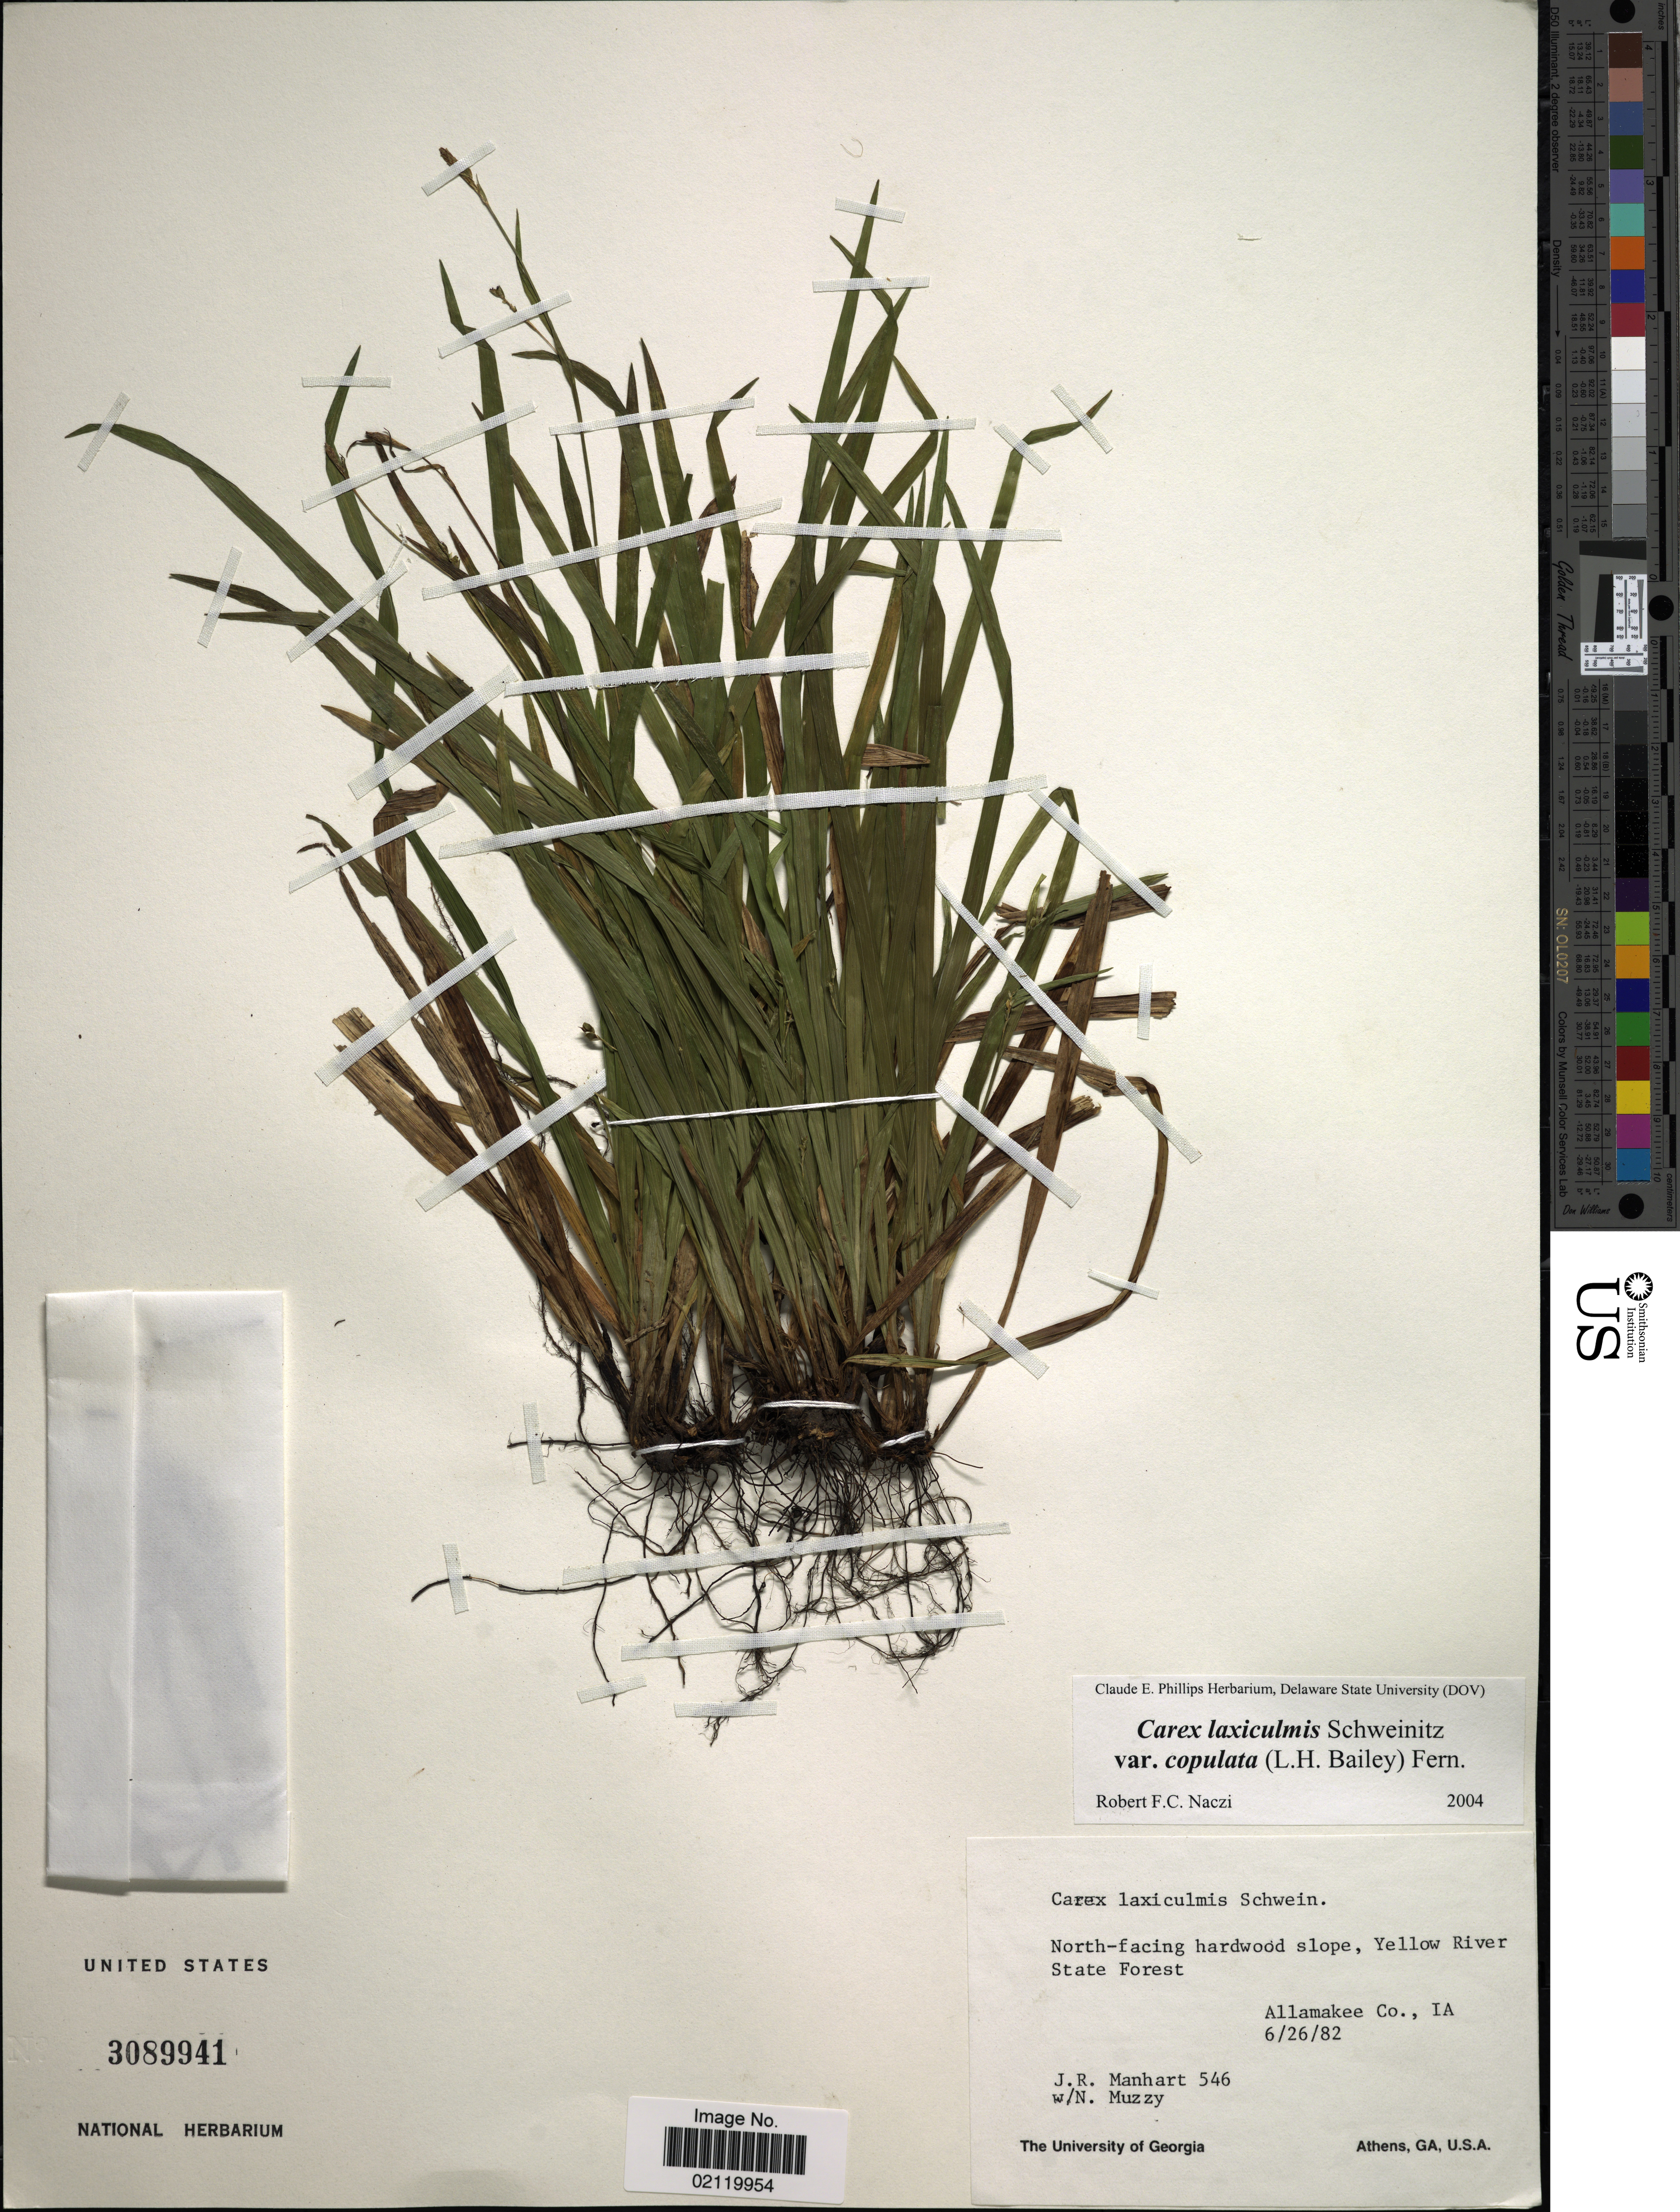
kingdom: Plantae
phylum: Tracheophyta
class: Liliopsida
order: Poales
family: Cyperaceae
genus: Carex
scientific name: Carex laxiculmis var. copulata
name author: (L.H. Bailey) Fernald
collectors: J. Manhart & N. Muzzy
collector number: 546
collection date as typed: Transcribed d/m/y: 26/6/82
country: United States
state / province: Iowa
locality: North-facing hardwood slope, Yellow River State Forest. Allamakee Co., IA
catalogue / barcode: US 3089941